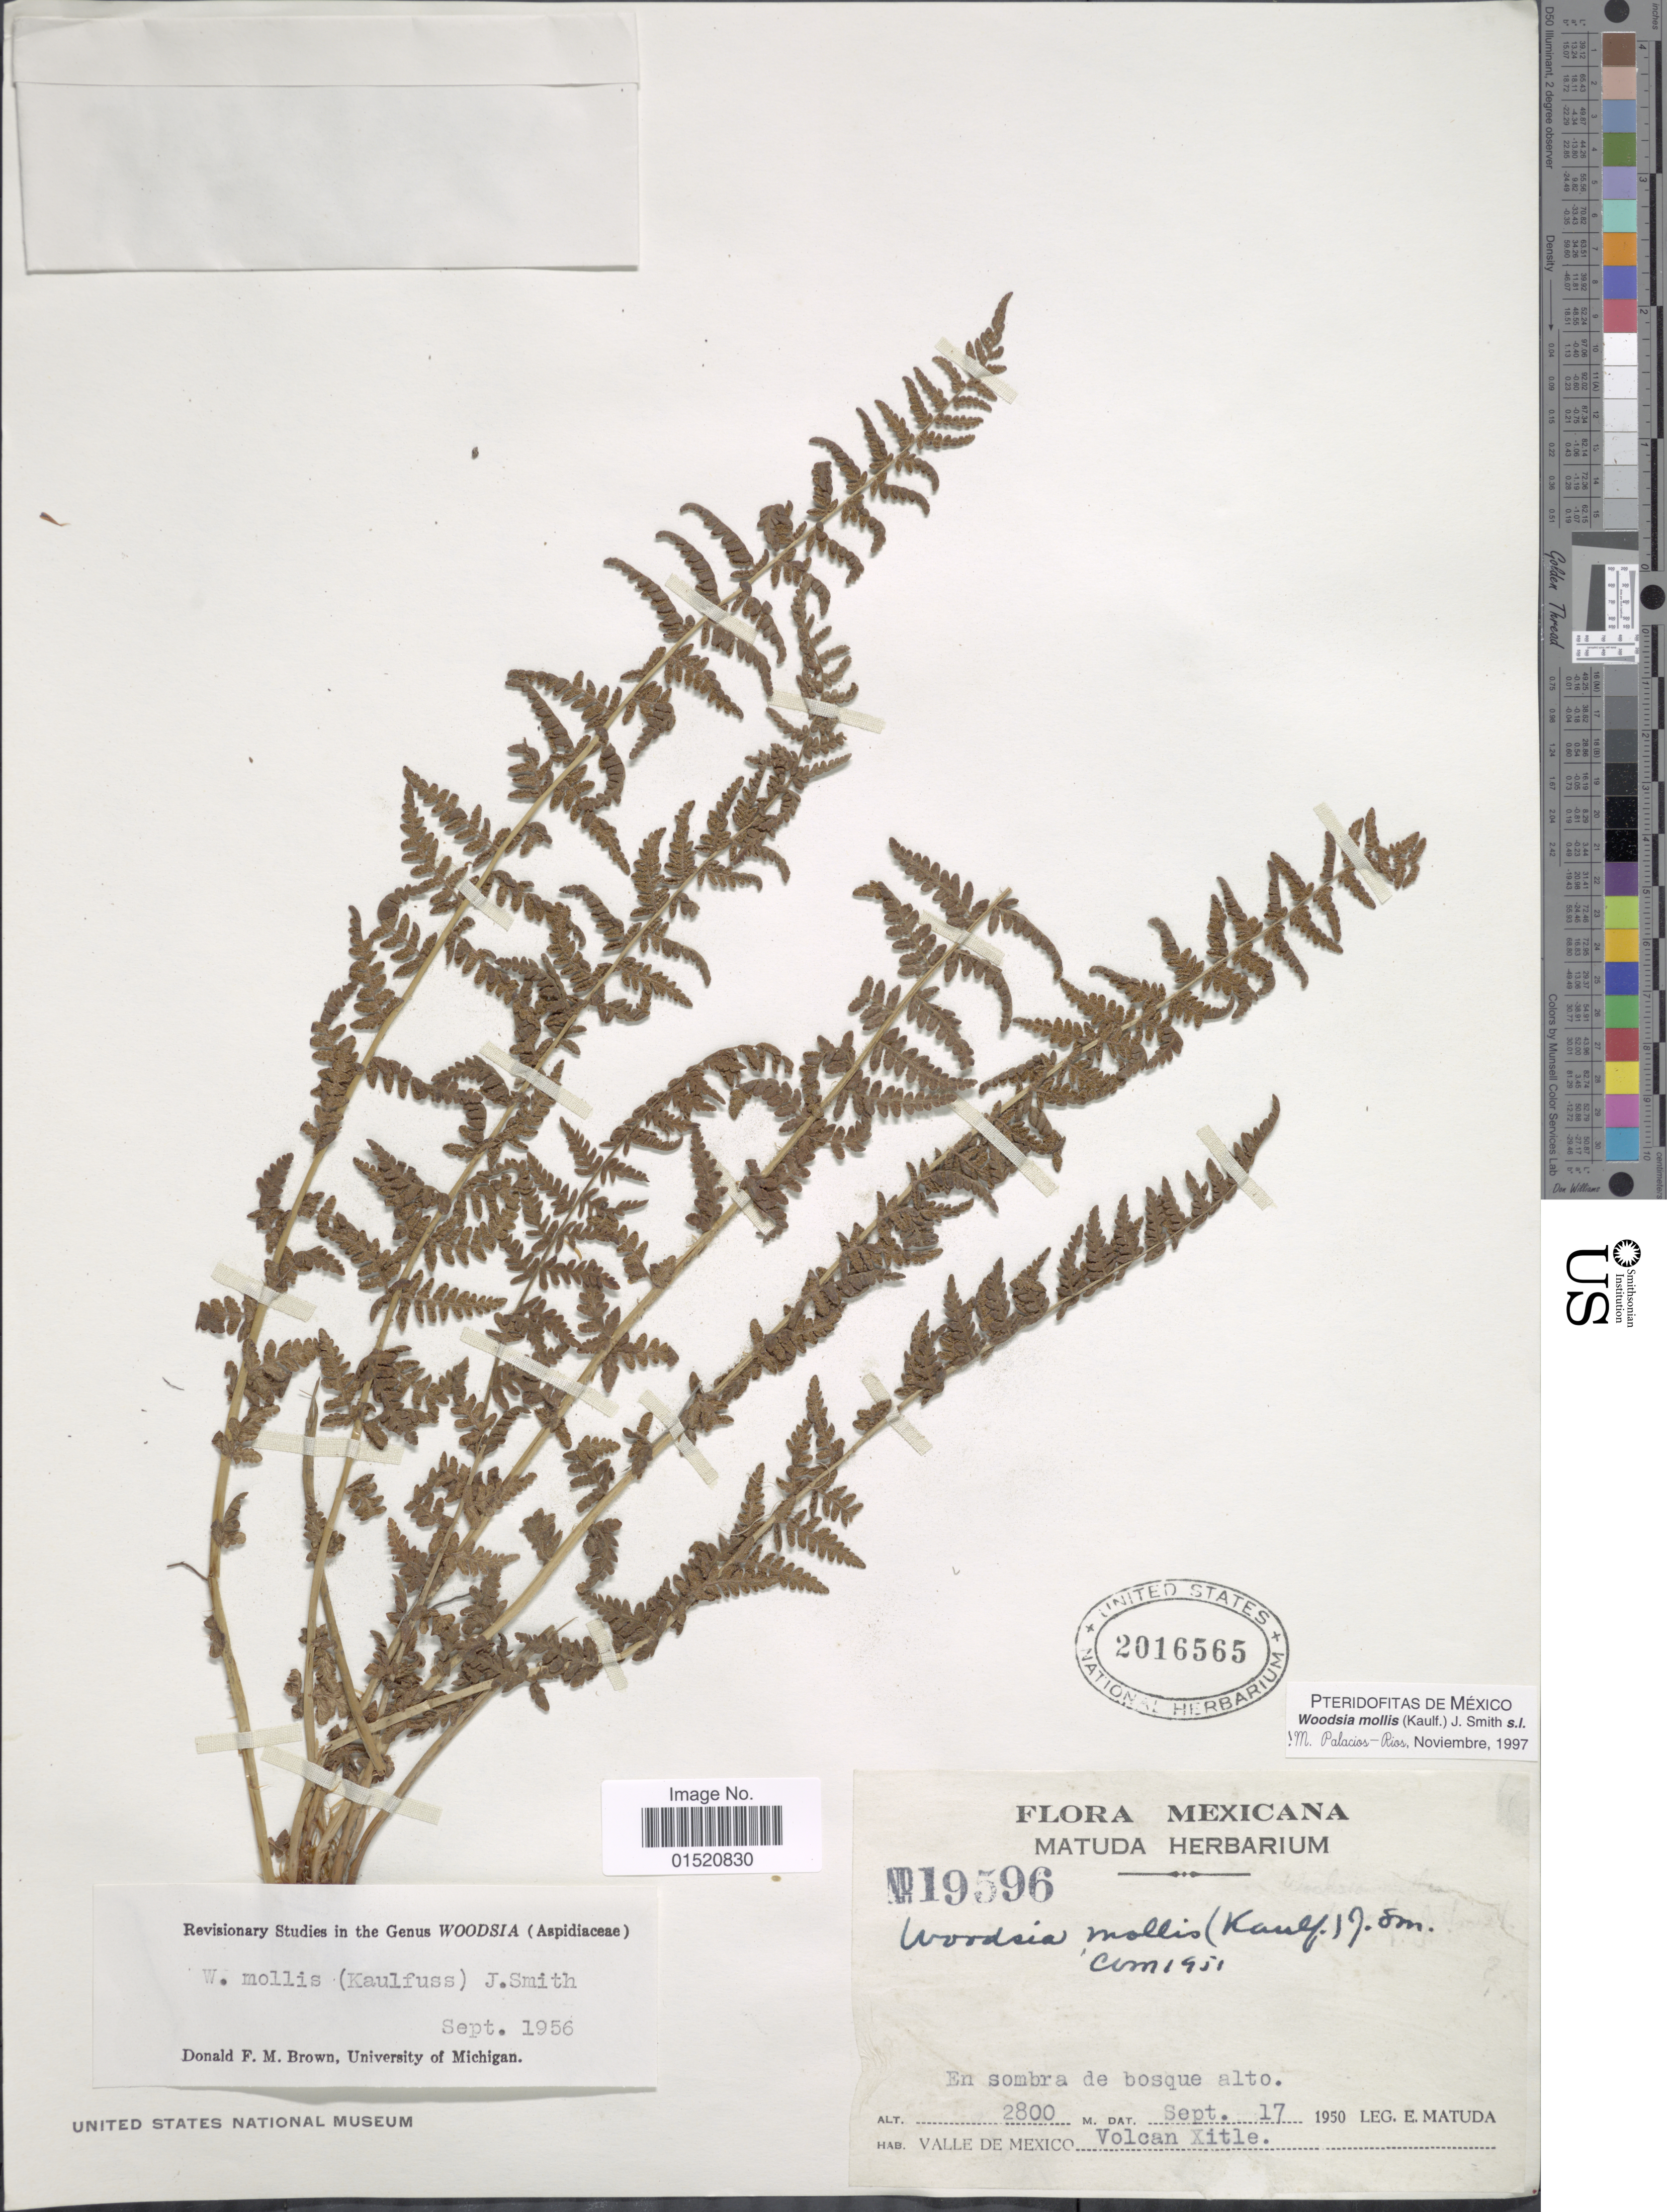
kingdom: Plantae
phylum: Tracheophyta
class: Polypodiopsida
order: Polypodiales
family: Woodsiaceae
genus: Woodsia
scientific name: Woodsia mollis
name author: (Kaulf.) J. Sm.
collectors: E. Matuda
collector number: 19596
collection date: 1950-09-17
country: Mexico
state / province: México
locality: En sombra de bosque alto, Valle de Mexico Volcan Xitle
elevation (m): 2800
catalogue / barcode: US 2016565